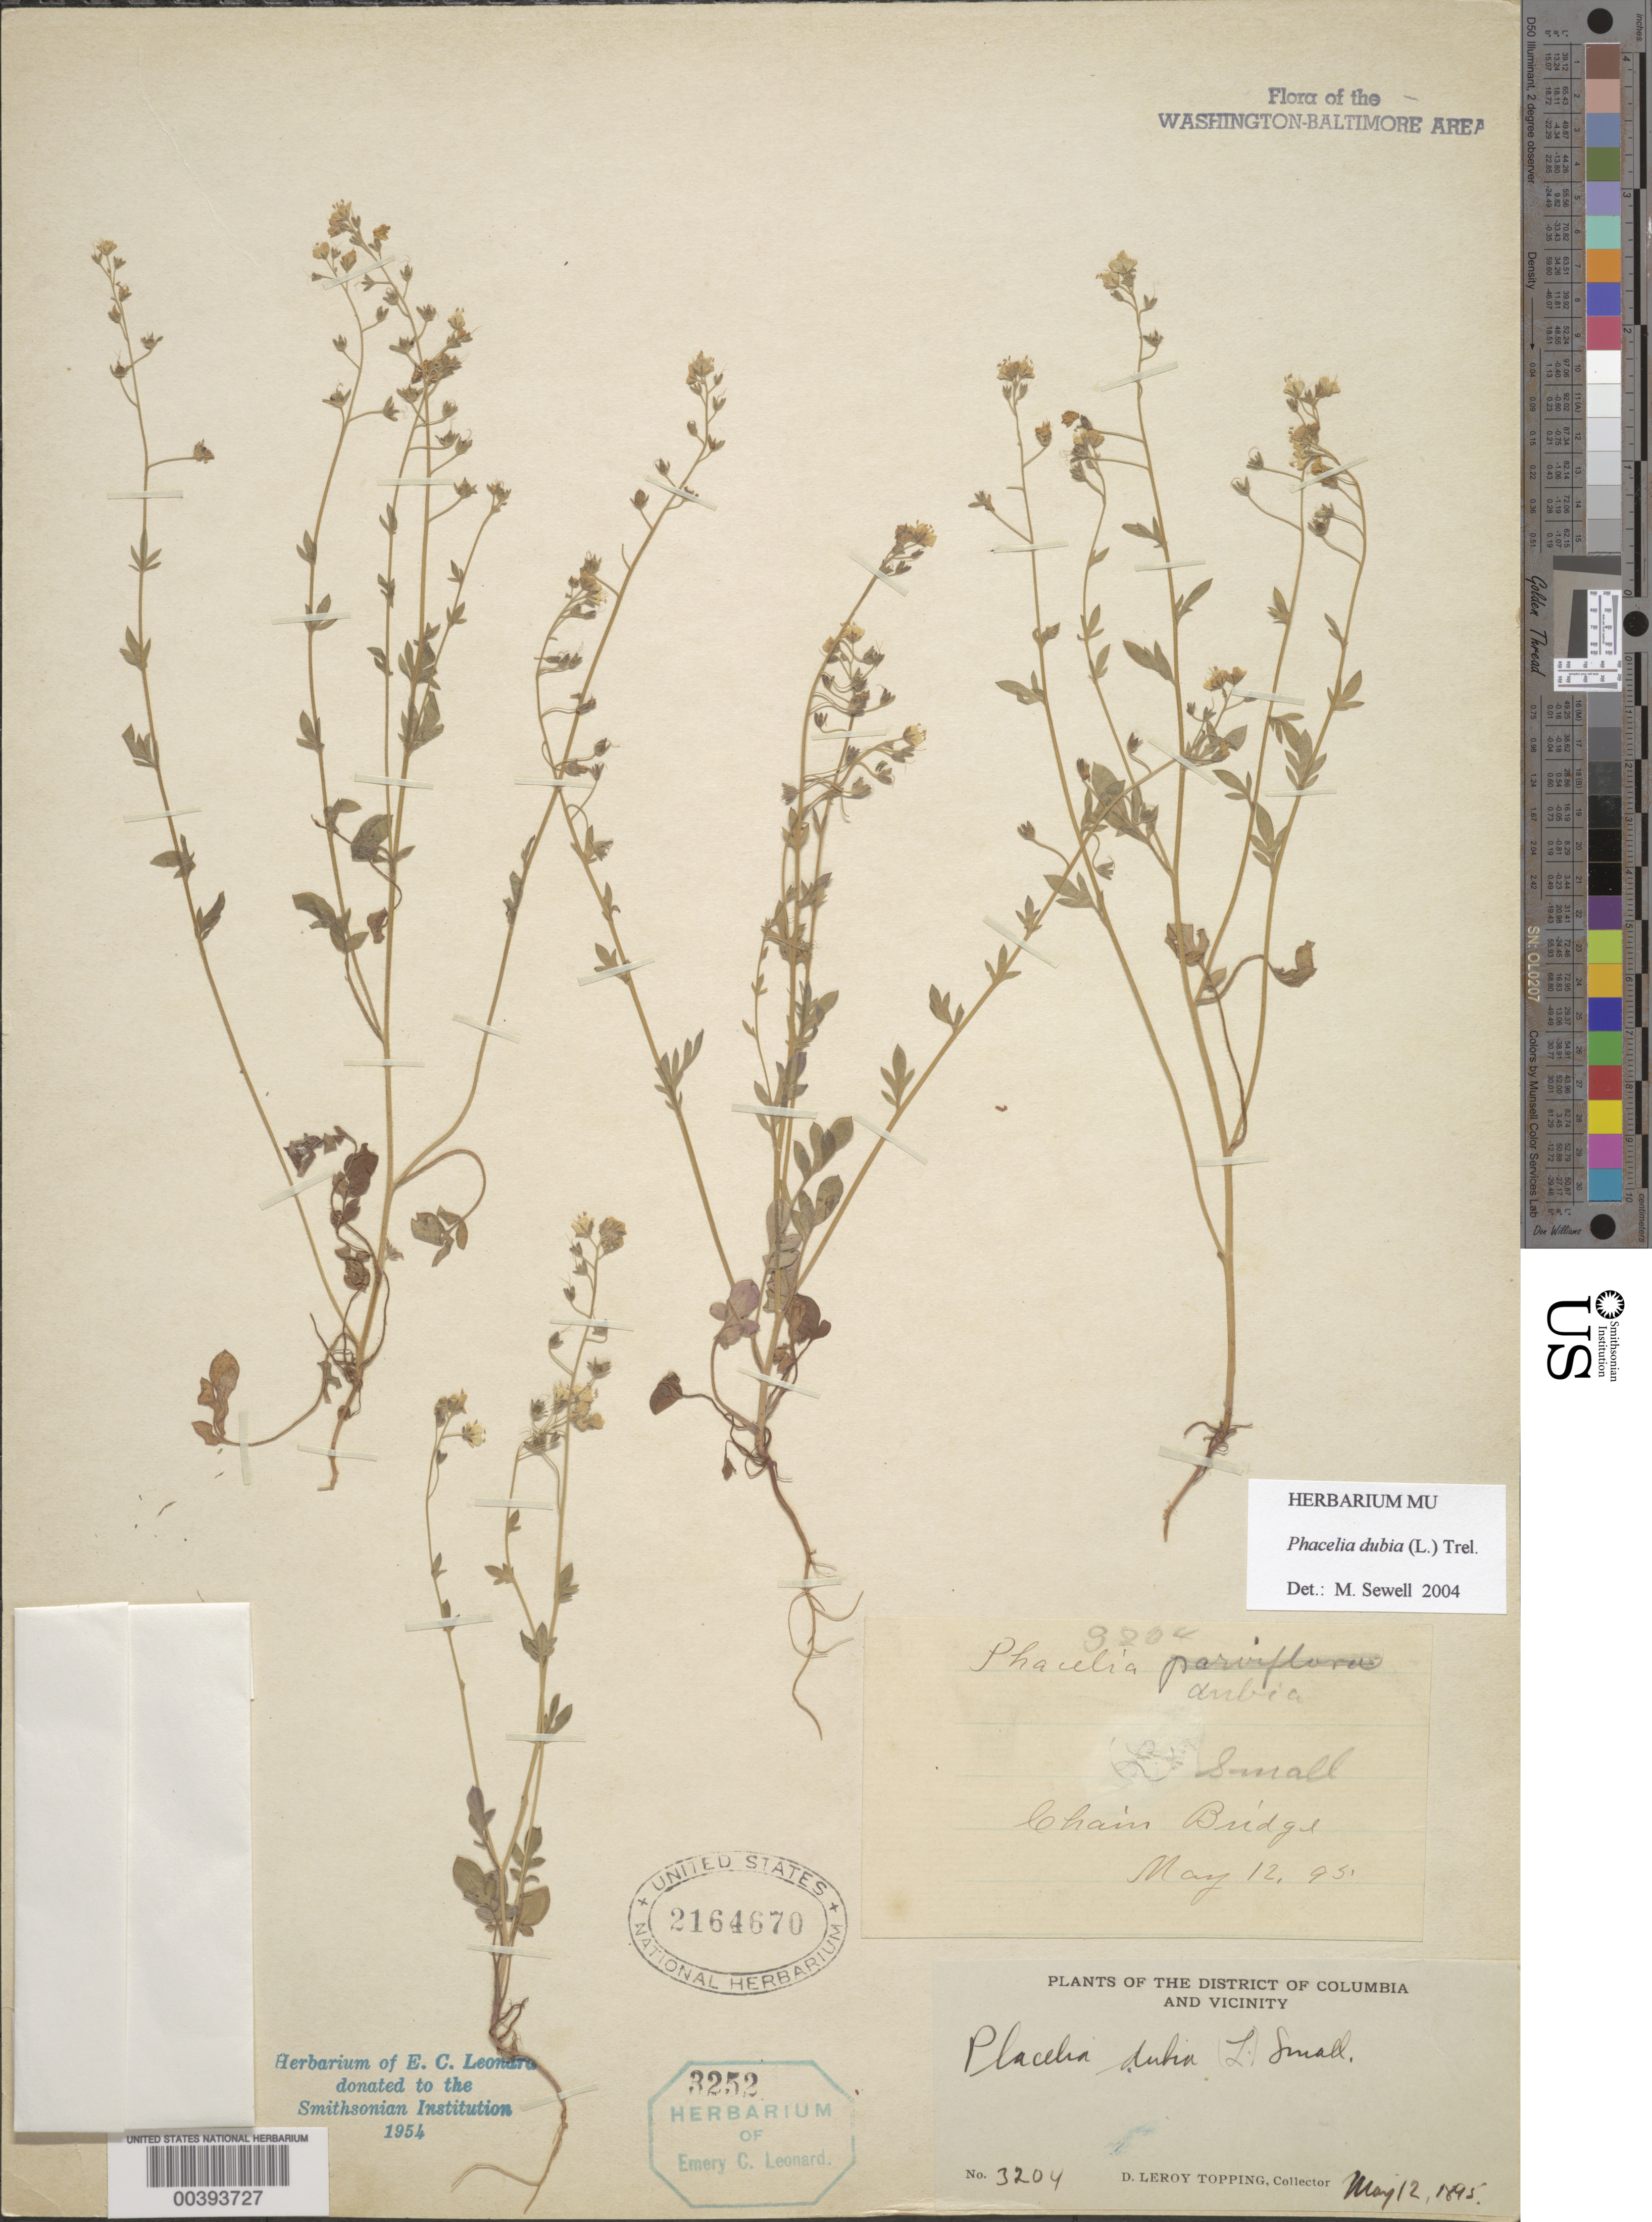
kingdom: Plantae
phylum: Tracheophyta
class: Magnoliopsida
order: Boraginales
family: Hydrophyllaceae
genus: Phacelia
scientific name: Phacelia dubia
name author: (L.) Trel.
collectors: D. L. Topping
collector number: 3204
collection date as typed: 12 May 1895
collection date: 1895-05-12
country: United States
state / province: District of Columbia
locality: Chain Bridge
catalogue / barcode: US 2164670